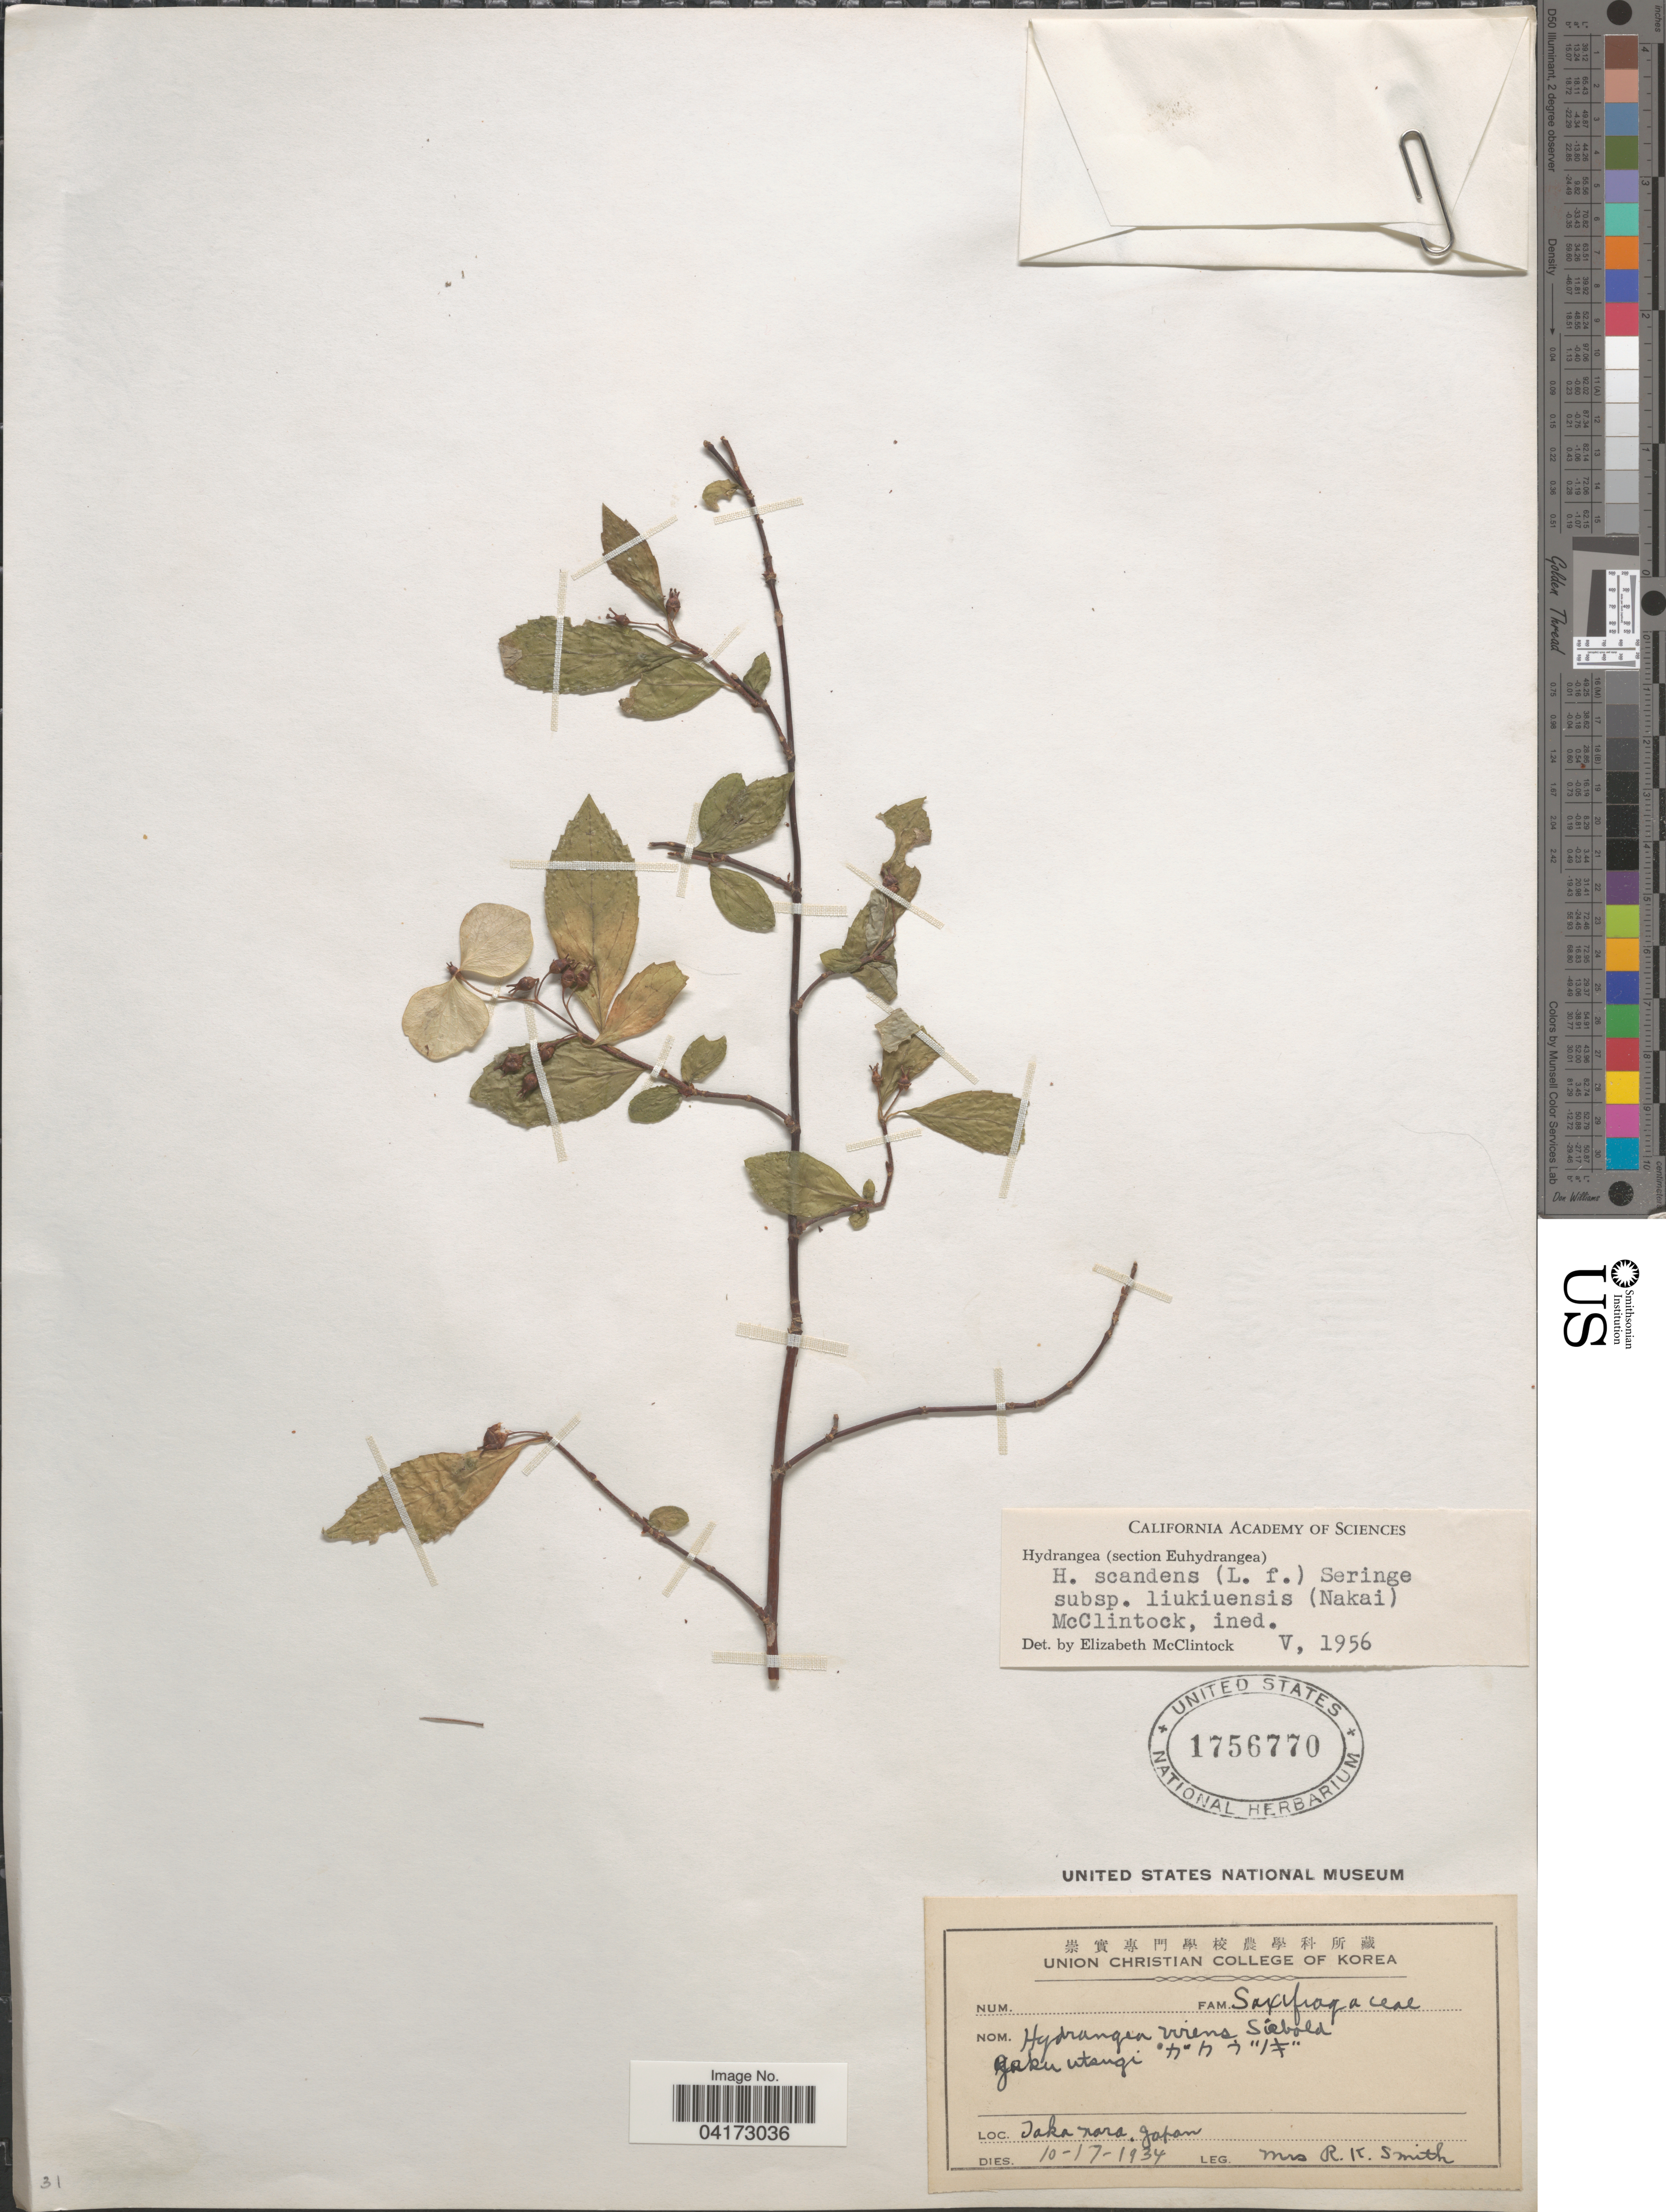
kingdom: Plantae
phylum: Tracheophyta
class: Magnoliopsida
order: Cornales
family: Hydrangeaceae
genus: Hydrangea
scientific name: Hydrangea scandens subsp. liukiuensis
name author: (Nakai) E. M. McClint.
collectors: Mrs. R. K. Smith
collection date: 1934-10-17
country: Japan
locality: Jaka nara [interpreted].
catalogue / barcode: US 1756770